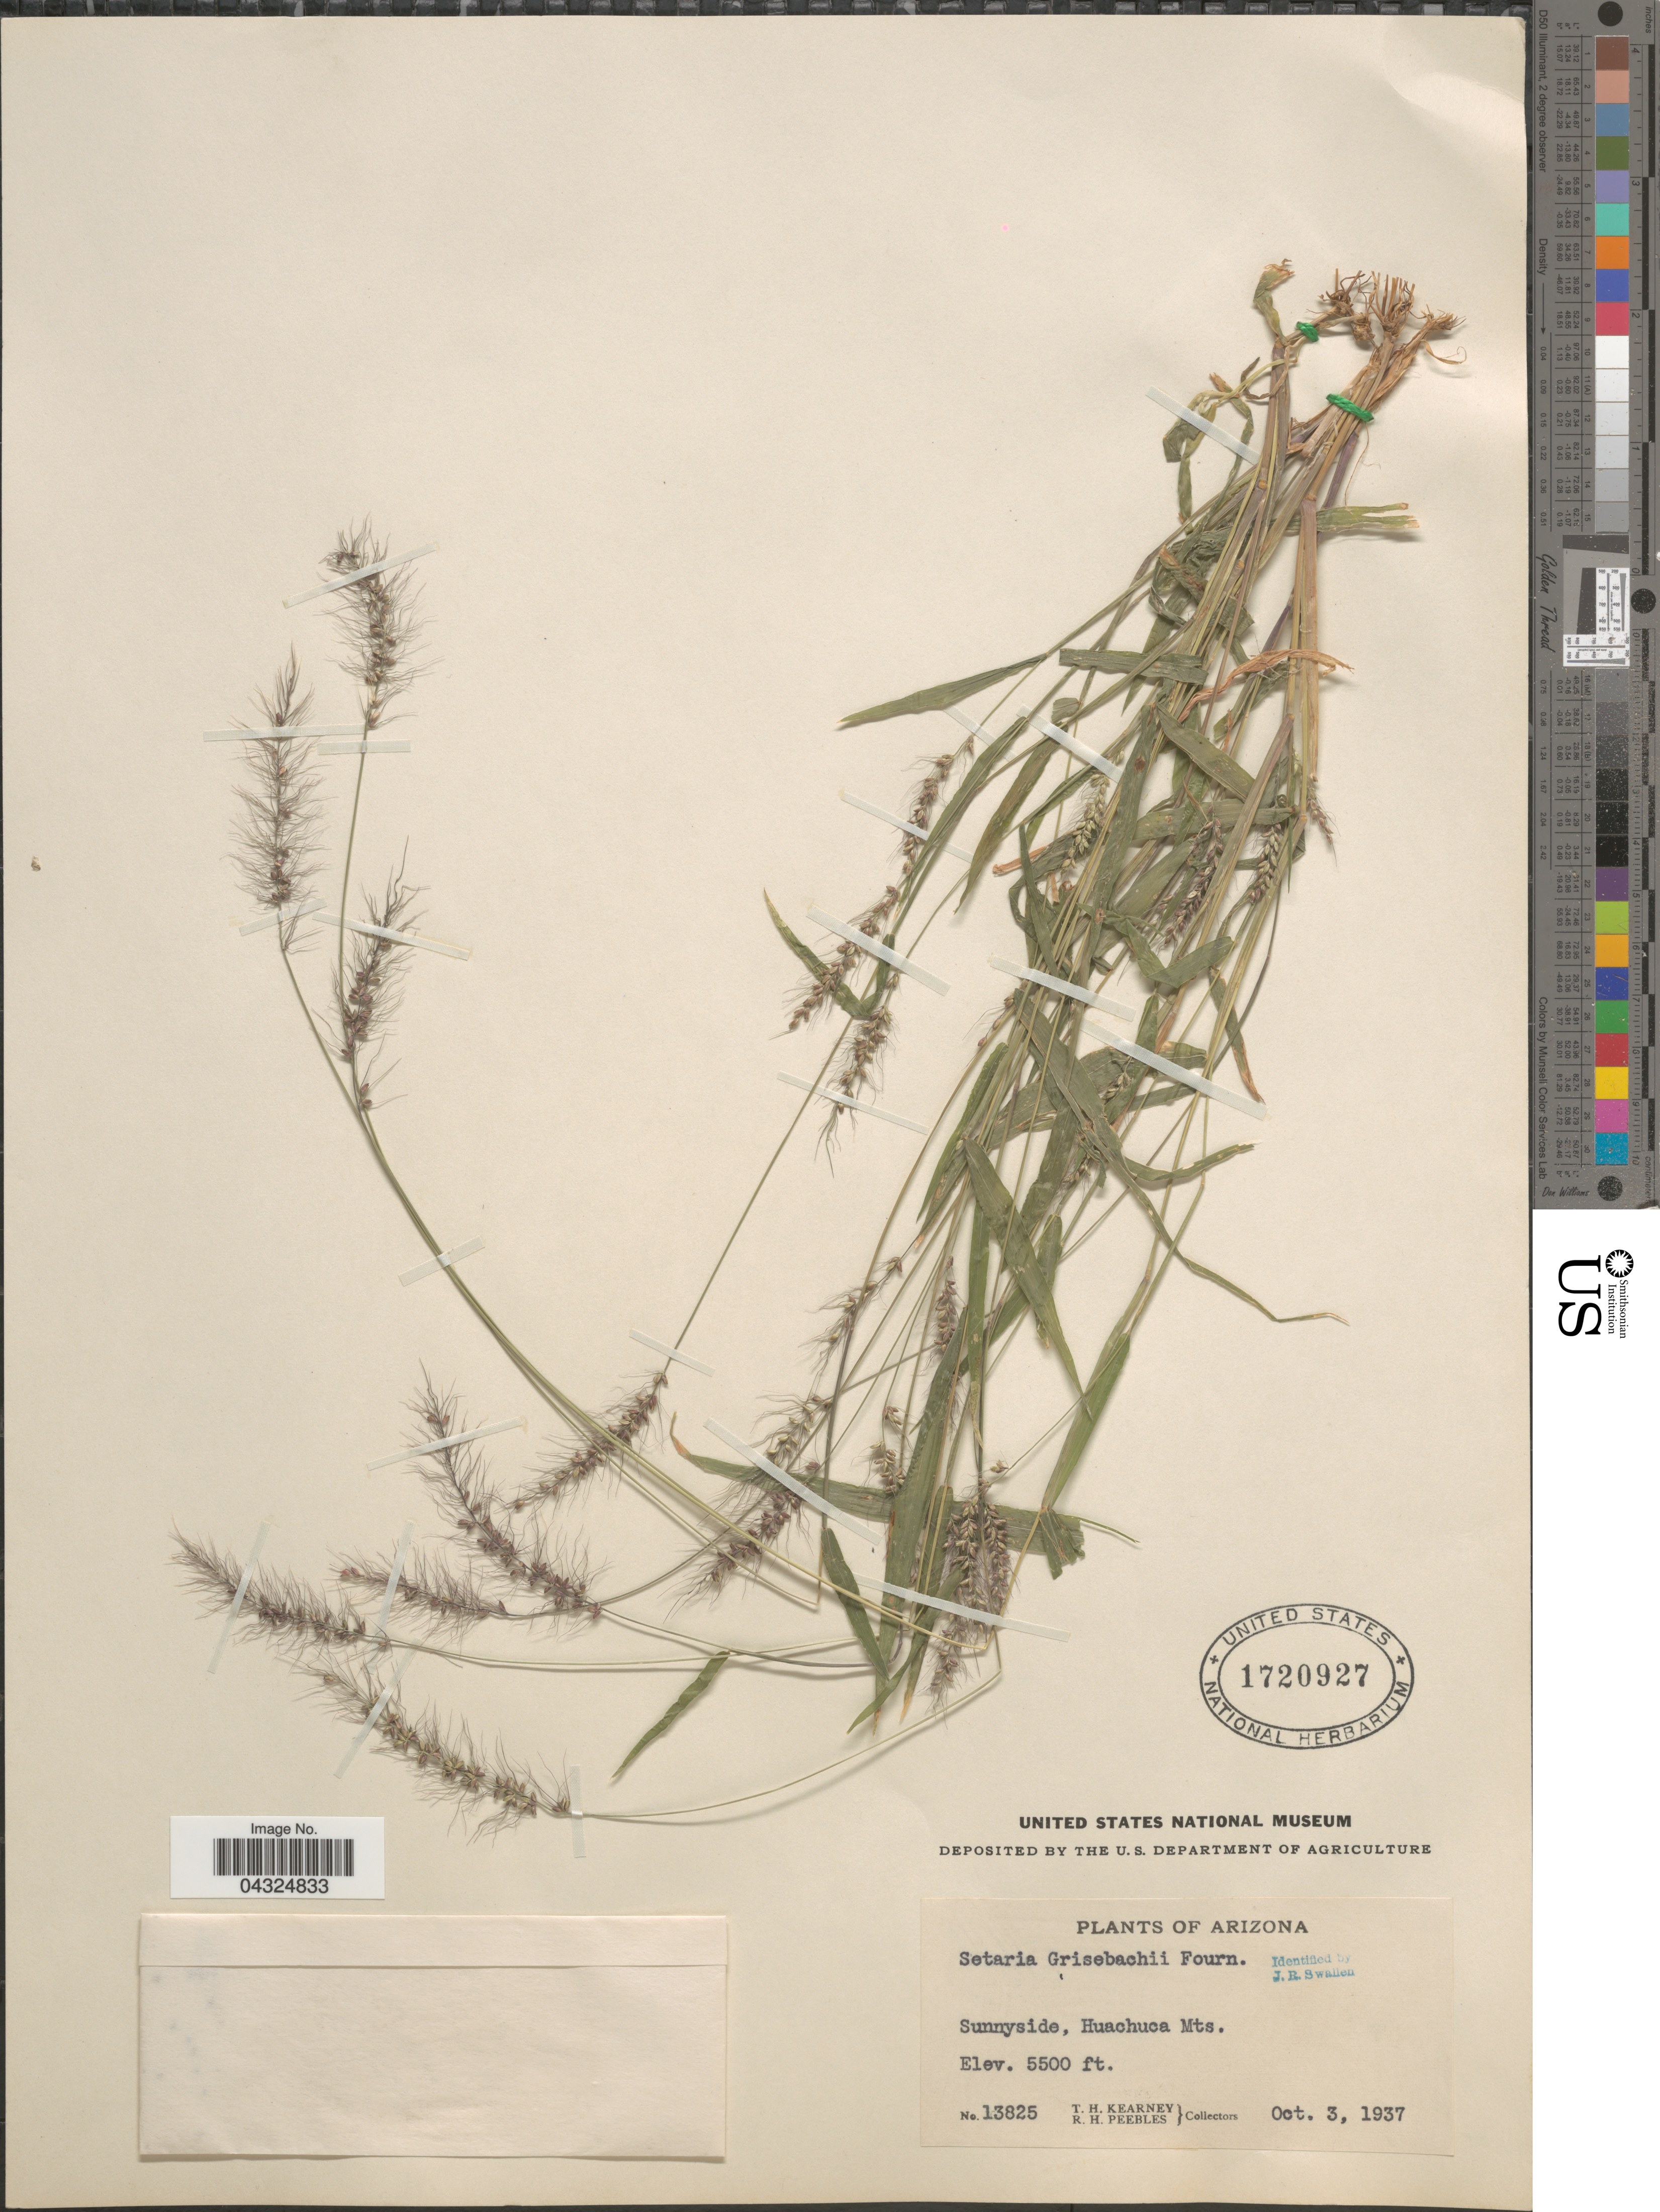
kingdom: Plantae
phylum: Tracheophyta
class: Liliopsida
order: Poales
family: Poaceae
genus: Setaria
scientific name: Setaria grisebachii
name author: E. Fourn.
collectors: T. H. Kearney & R. H. Peebles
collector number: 13825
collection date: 1937-10-03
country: United States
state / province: Arizona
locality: Sunnyside, Huachuca Mts.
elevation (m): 1676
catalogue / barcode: US 1720927